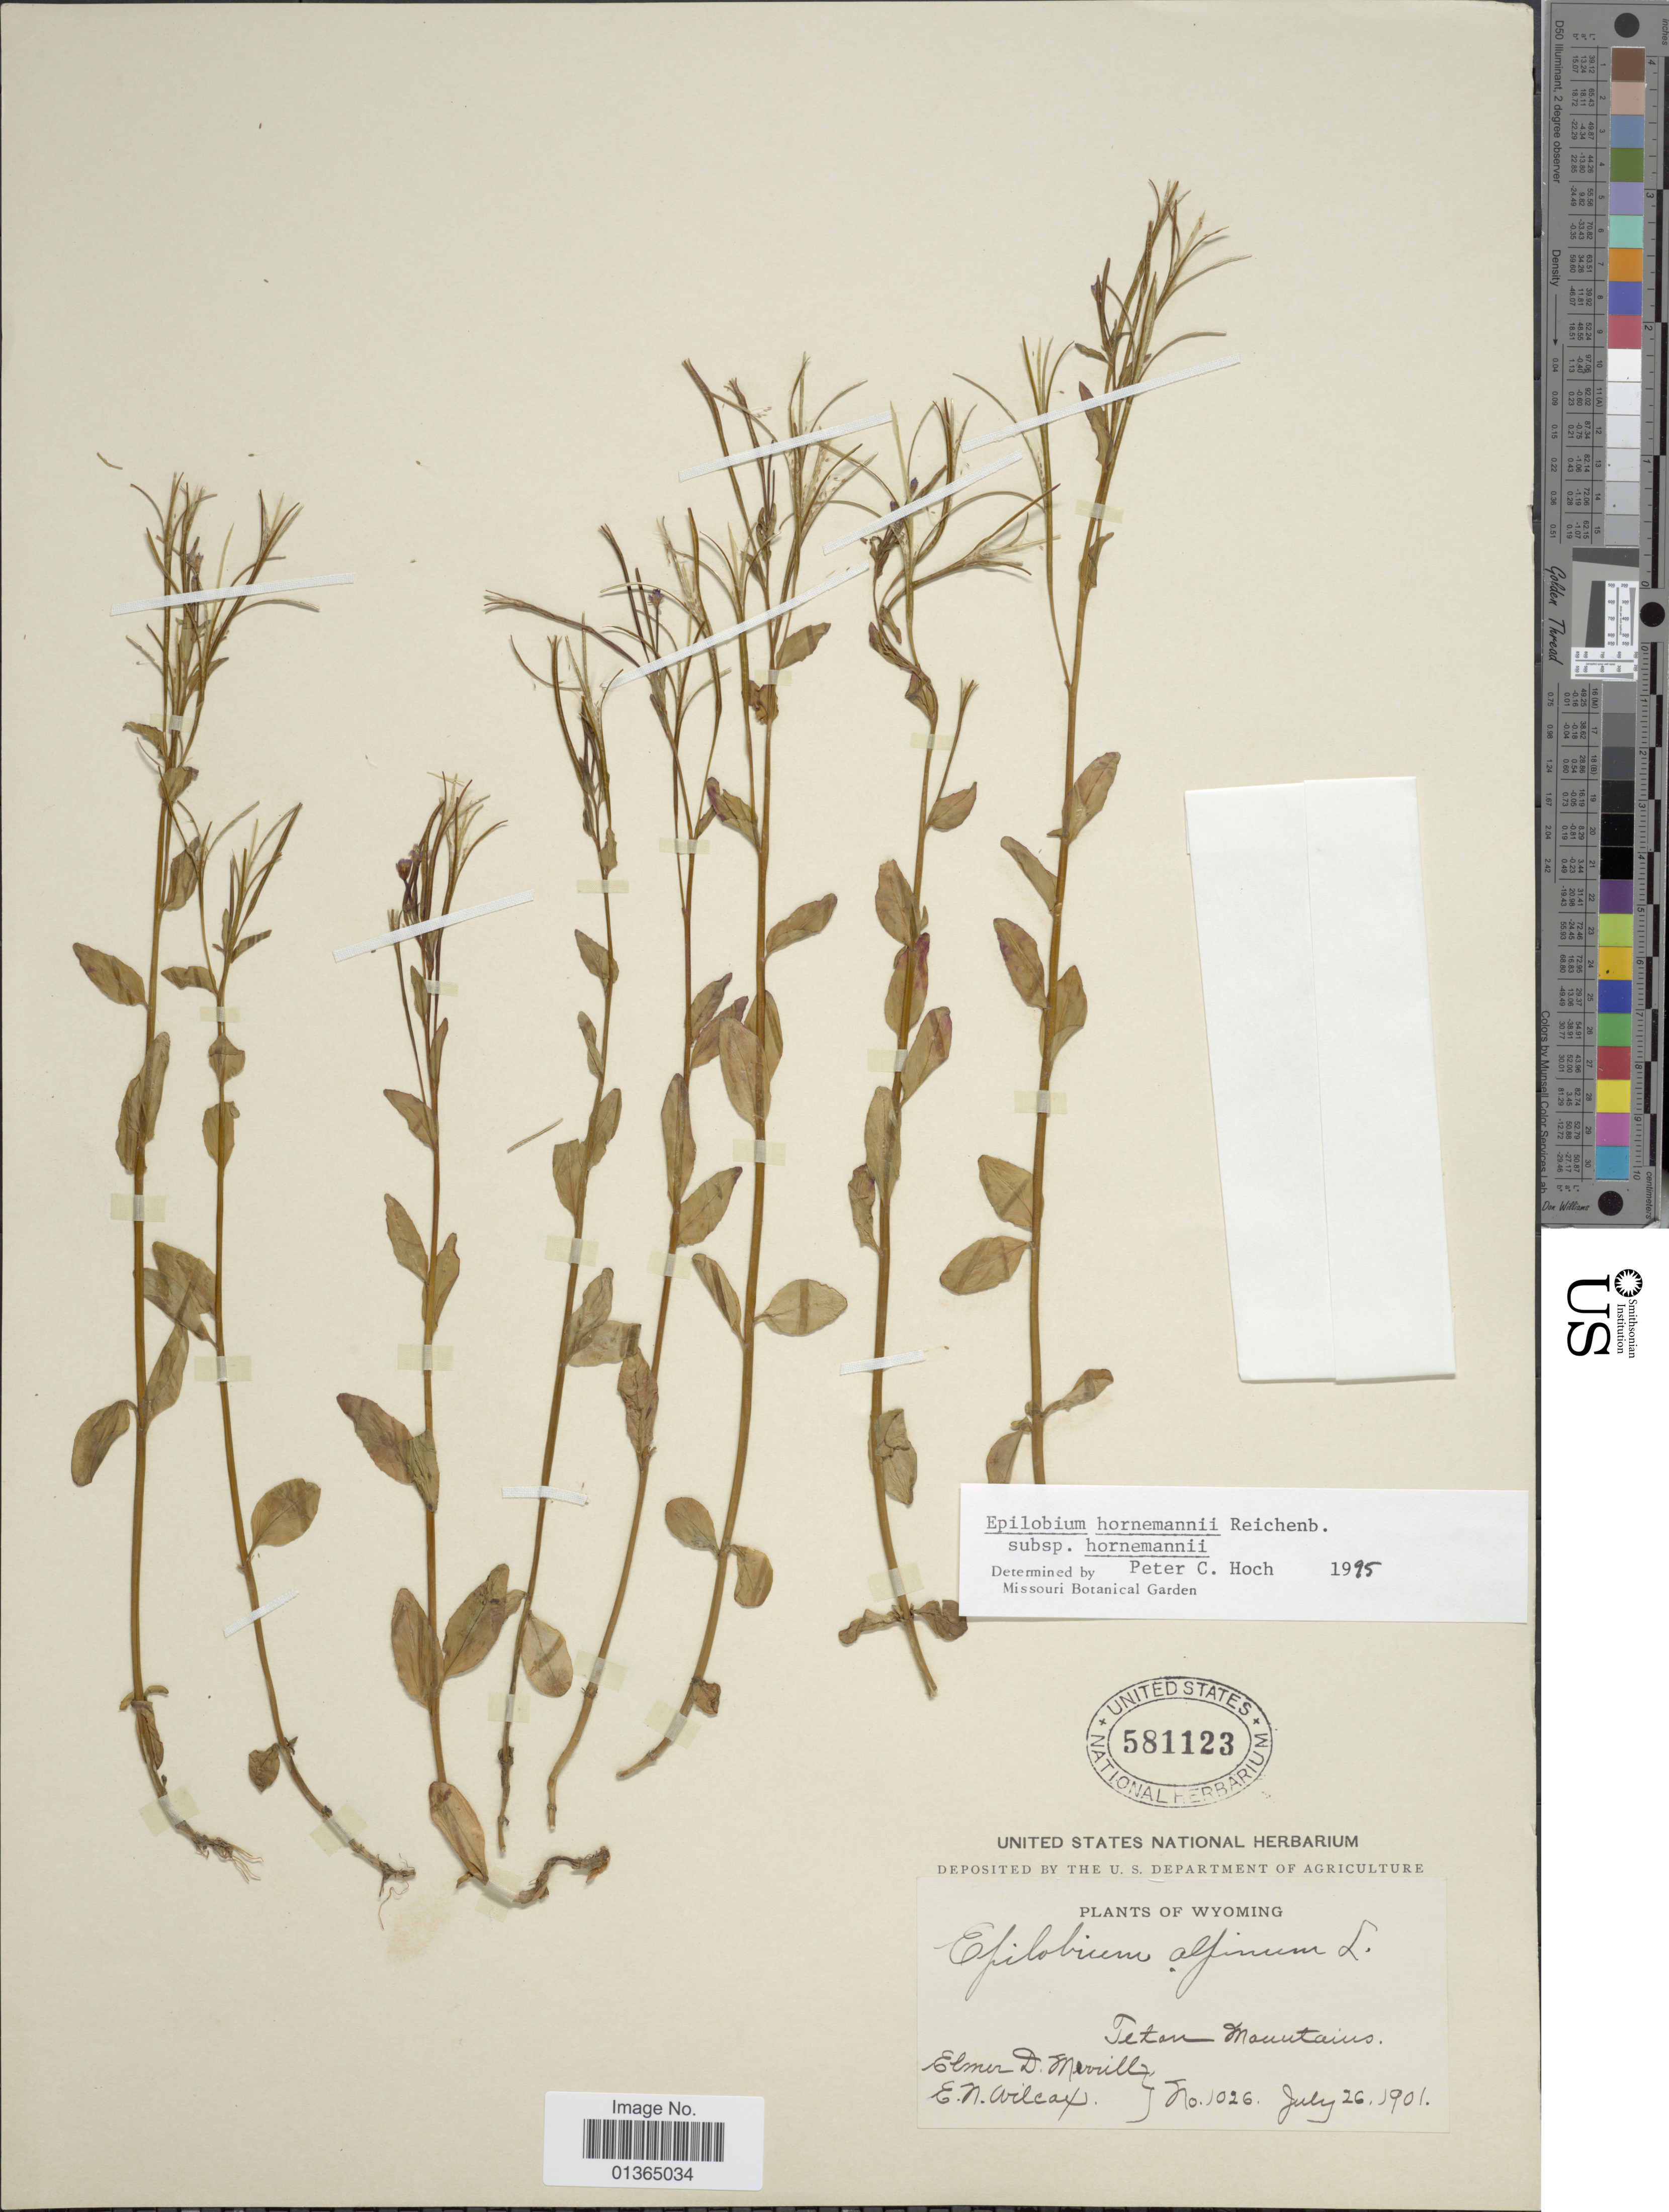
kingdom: Plantae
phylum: Tracheophyta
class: Magnoliopsida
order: Myrtales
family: Onagraceae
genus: Epilobium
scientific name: Epilobium hornemannii subsp. hornemannii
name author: Rchb.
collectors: E. D. Merrill & E. Wilcox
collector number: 1026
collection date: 1901-07-26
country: United States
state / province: Wyoming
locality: Tetan Mountains.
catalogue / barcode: US 581123